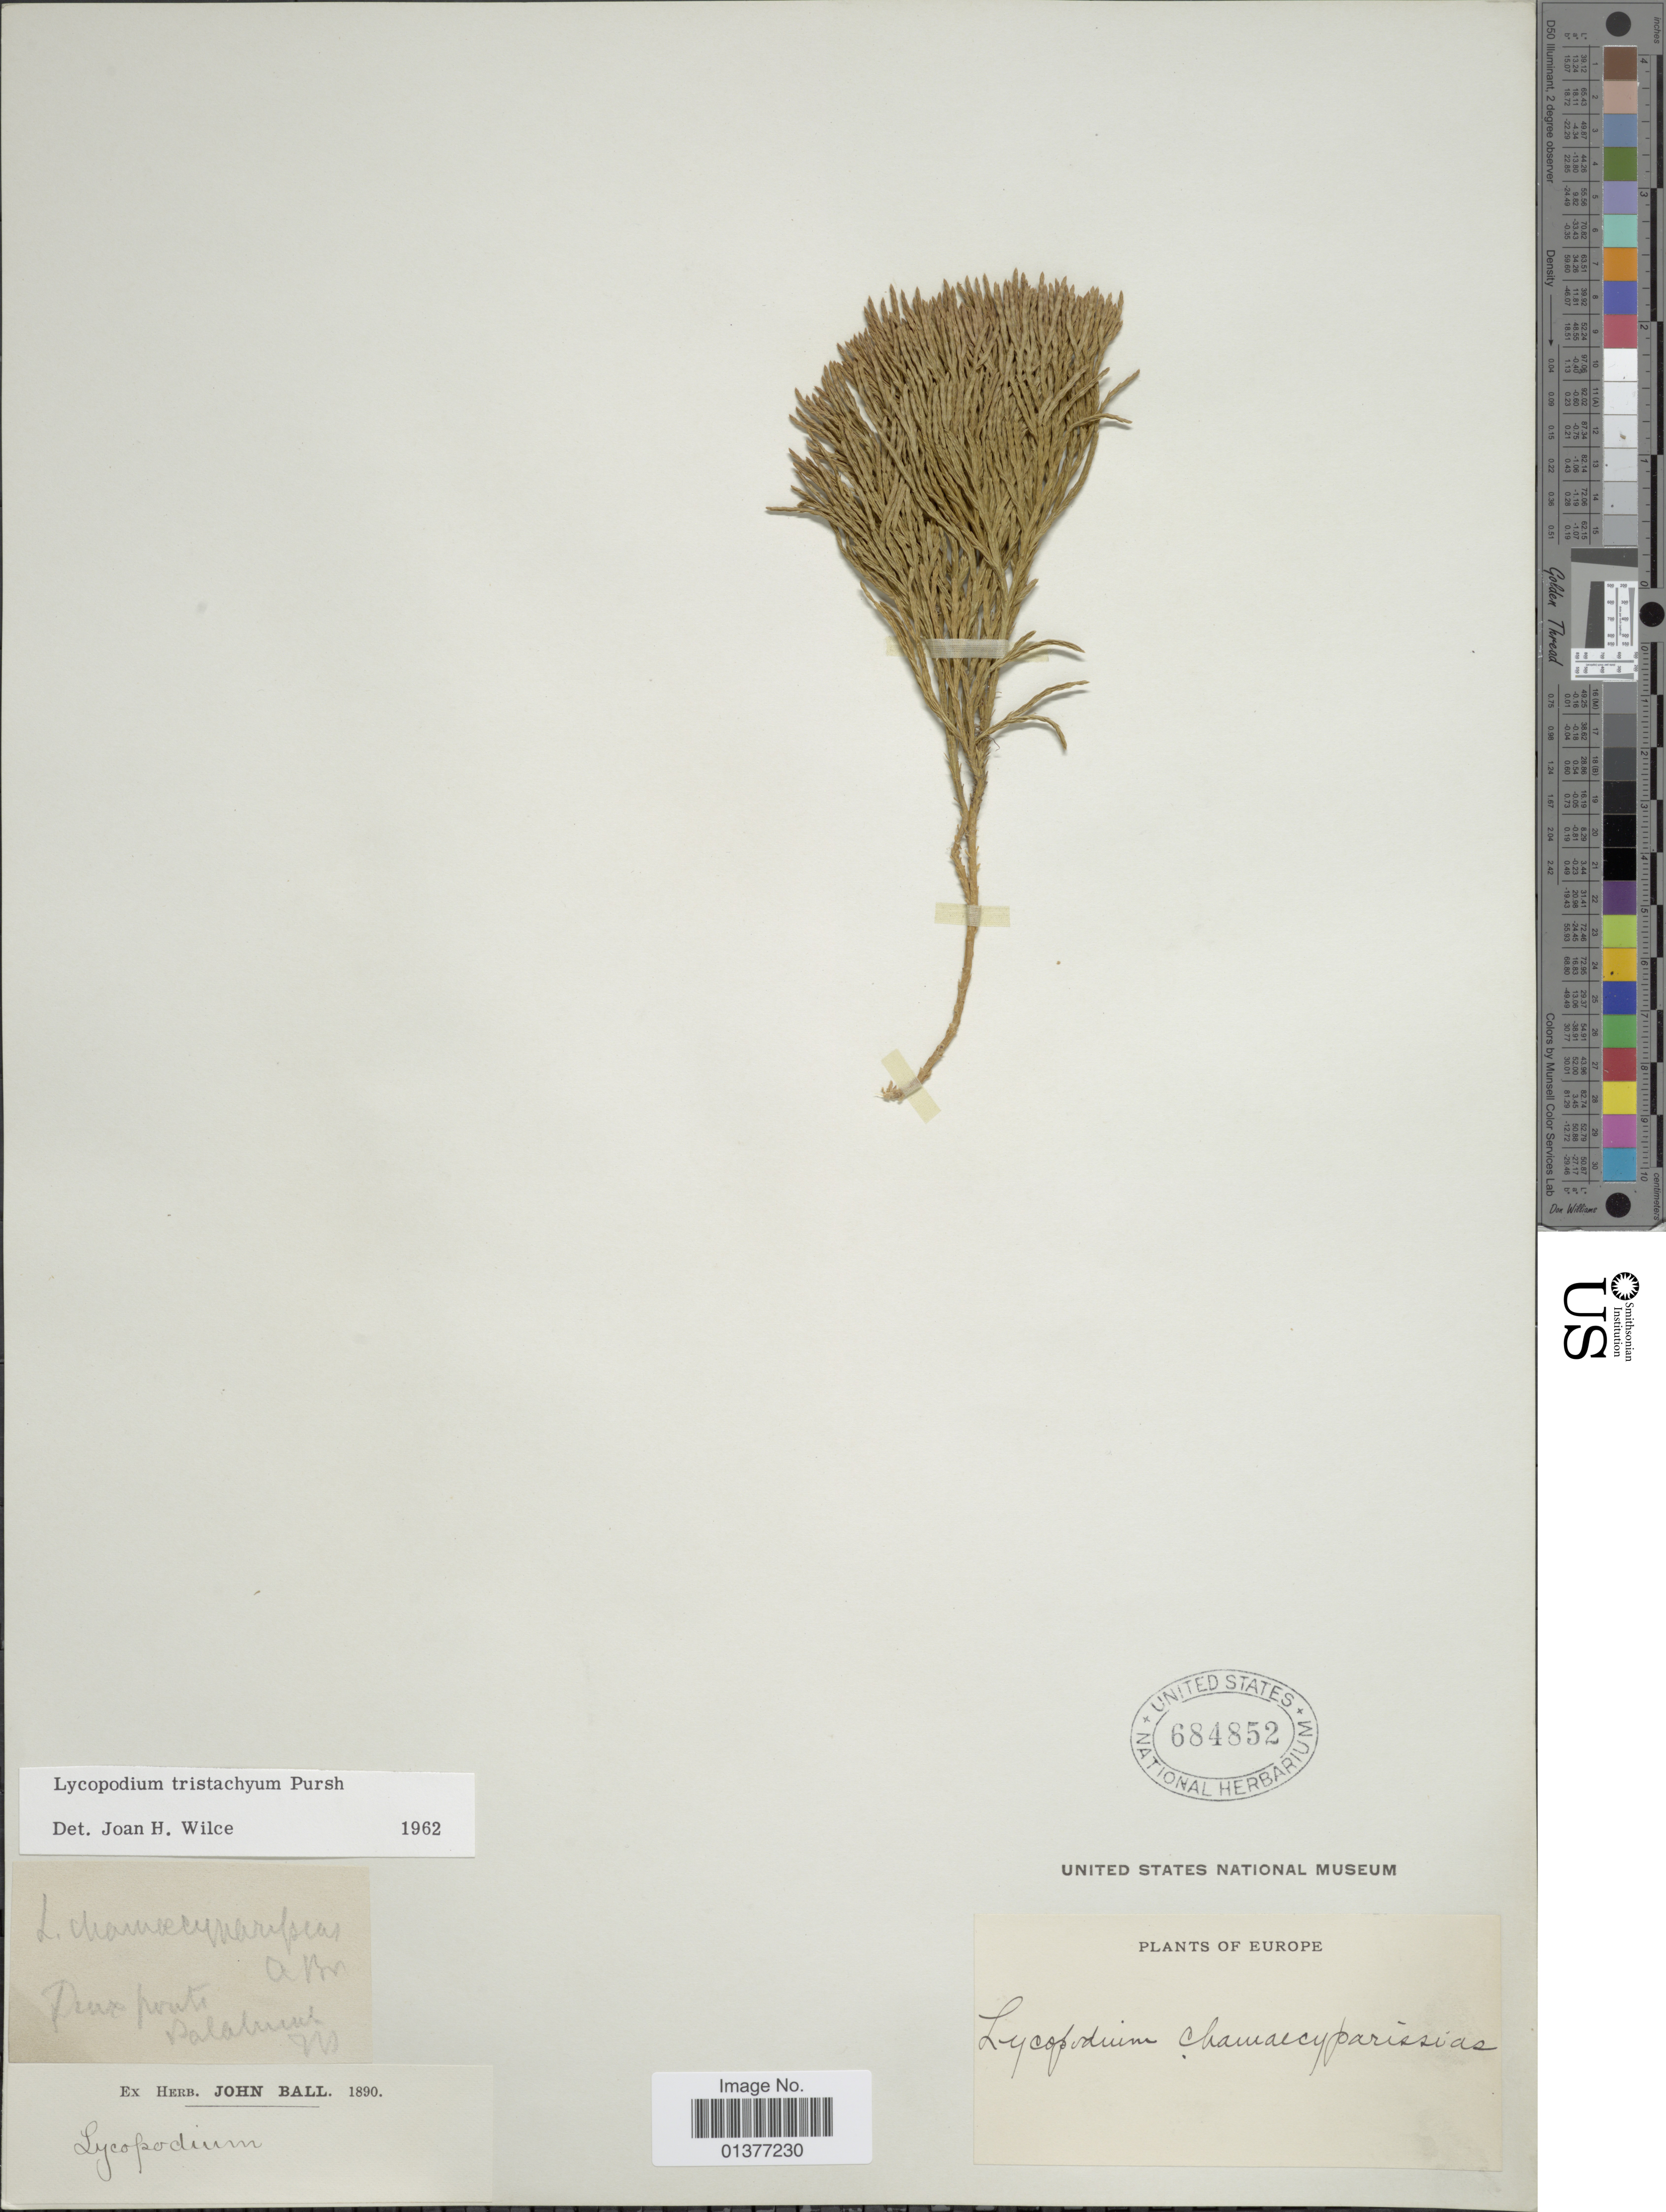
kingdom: Plantae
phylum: Tracheophyta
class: Lycopodiopsida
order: Lycopodiales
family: Lycopodiaceae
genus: Diphasiastrum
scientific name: Diphasiastrum tristachyum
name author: (Pursh) Holub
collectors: ex herb. John Ball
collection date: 1890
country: Germany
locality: Plants of Europe, Deux Ponts, Palatinat [interpreted]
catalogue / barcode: US 684852